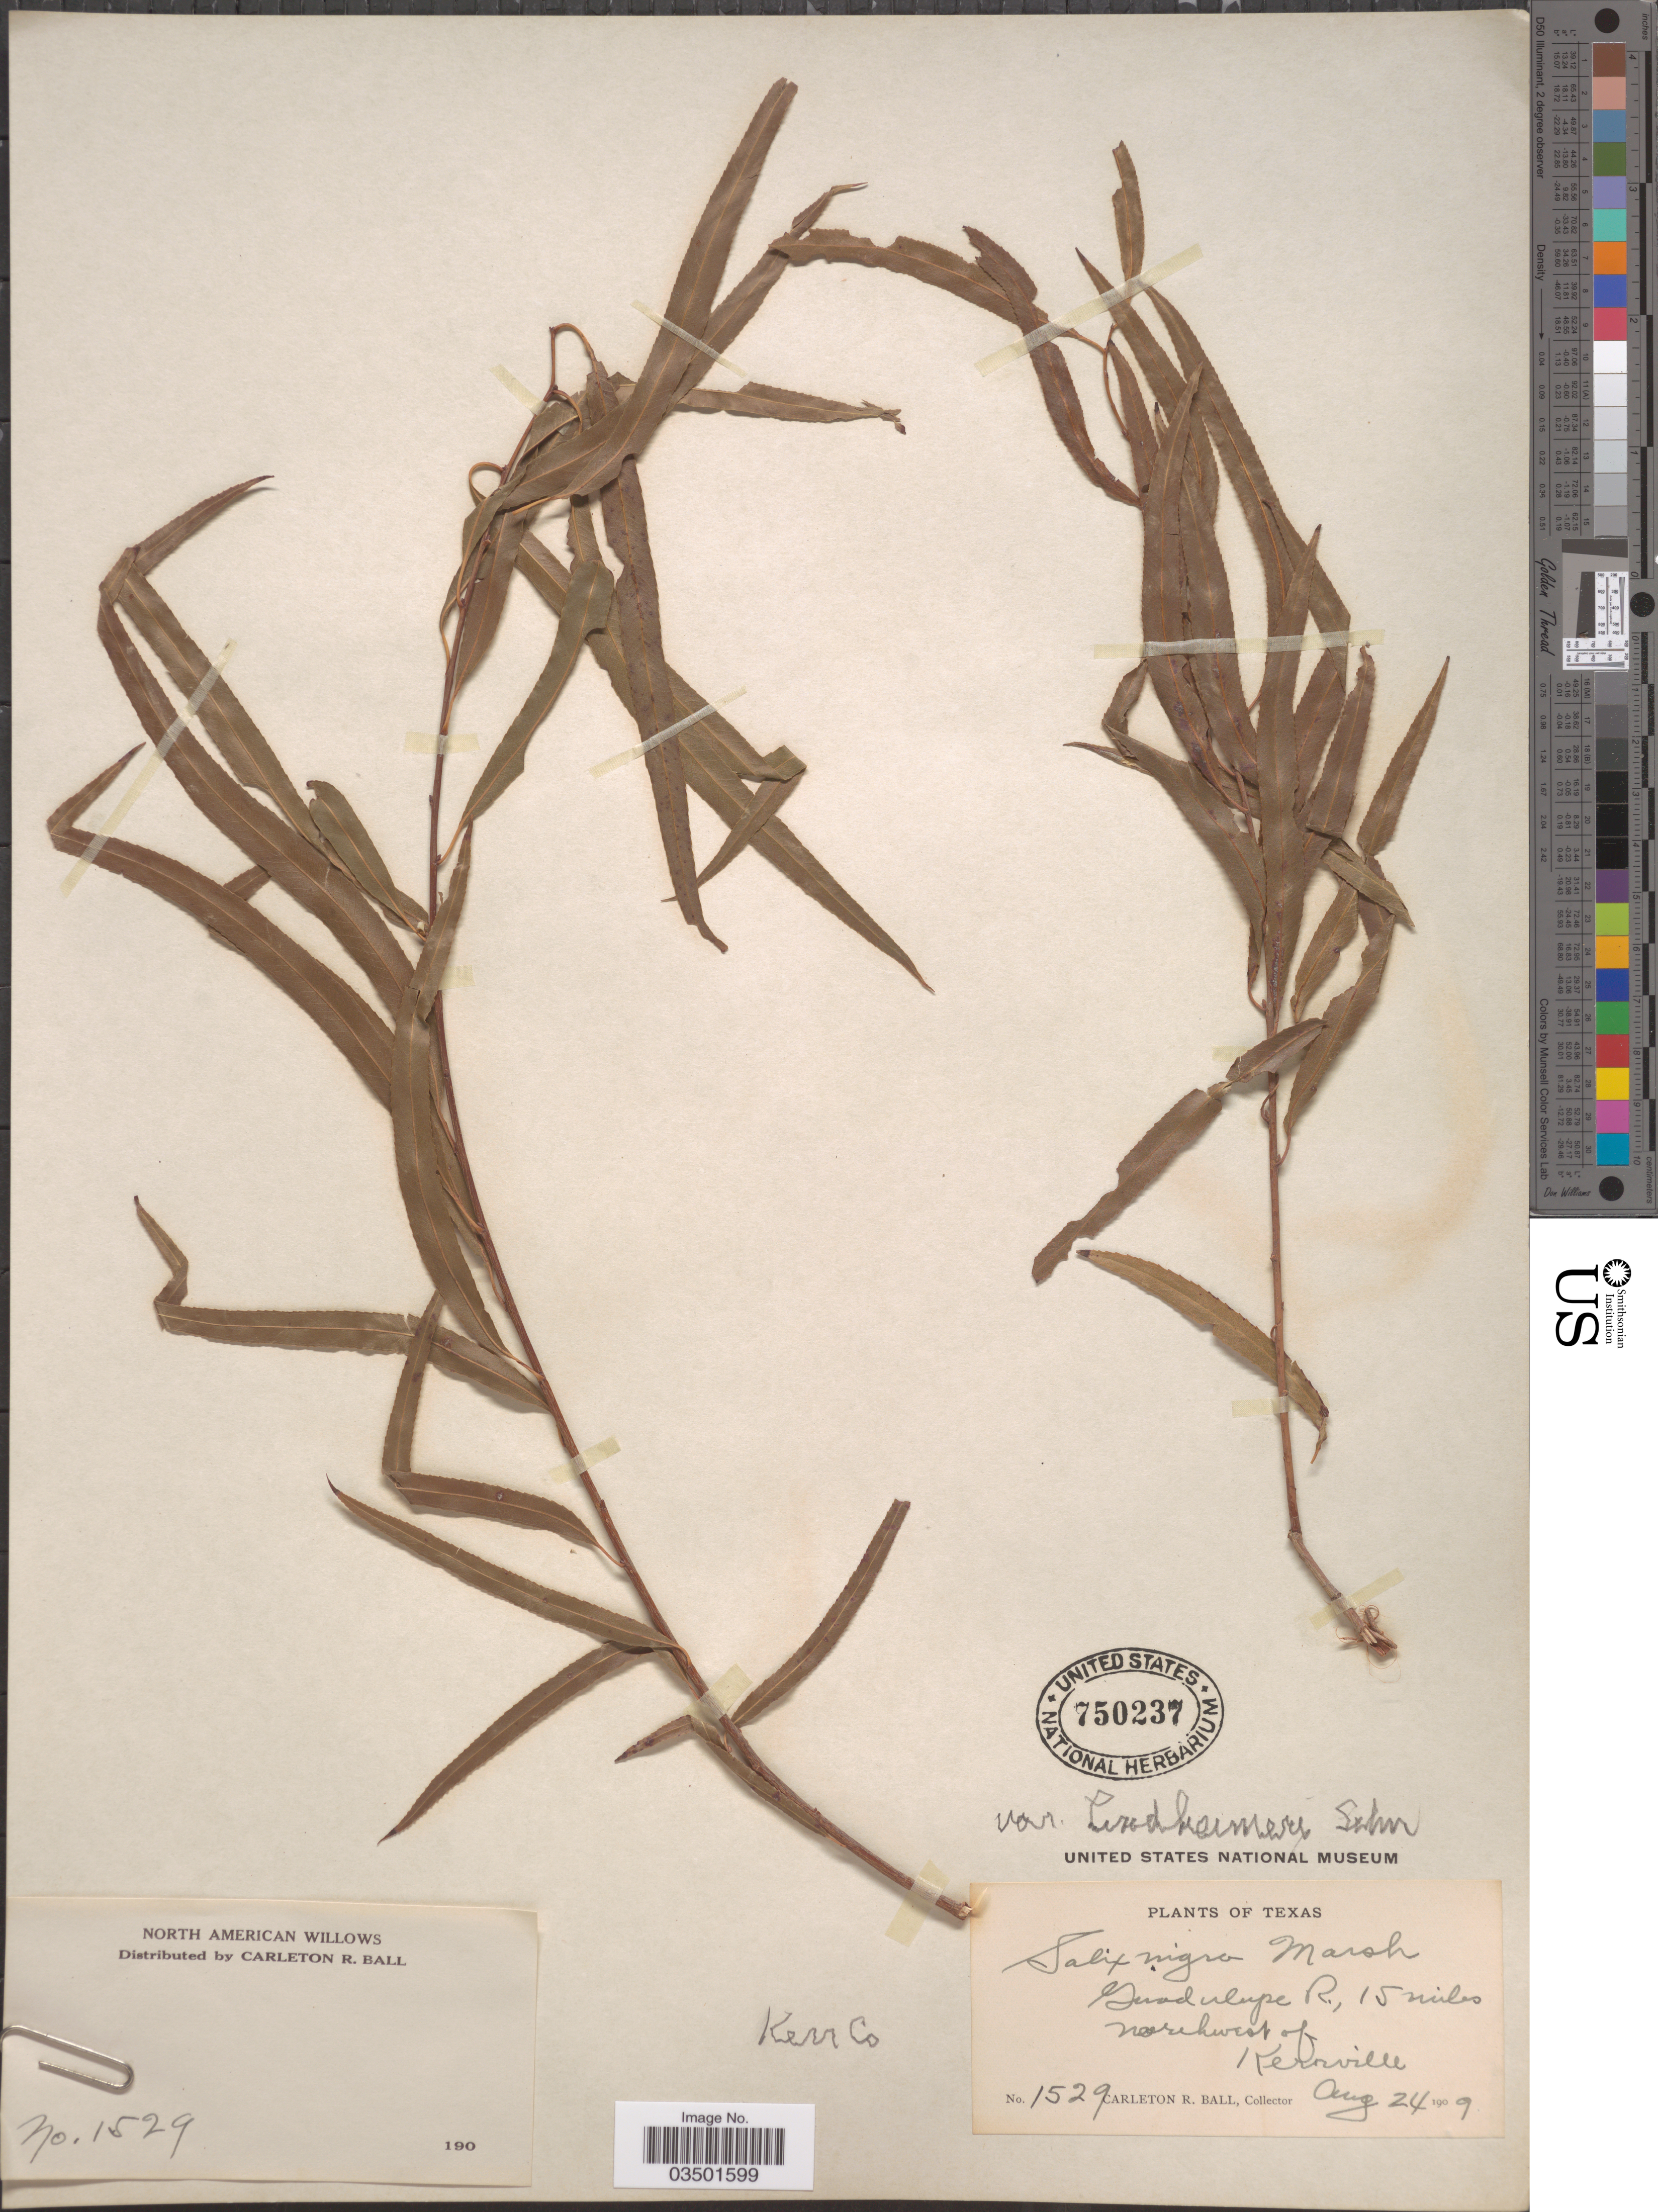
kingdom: Plantae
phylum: Tracheophyta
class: Magnoliopsida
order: Malpighiales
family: Salicaceae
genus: Salix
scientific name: Salix nigra var. lindheimeri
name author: C.K. Schneid.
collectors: C. R. Ball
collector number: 1529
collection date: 1909-08-24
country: United States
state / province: Texas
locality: Guadulupe R., 15 miles northwest of Kerrville. Kerr Co.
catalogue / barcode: US 750237